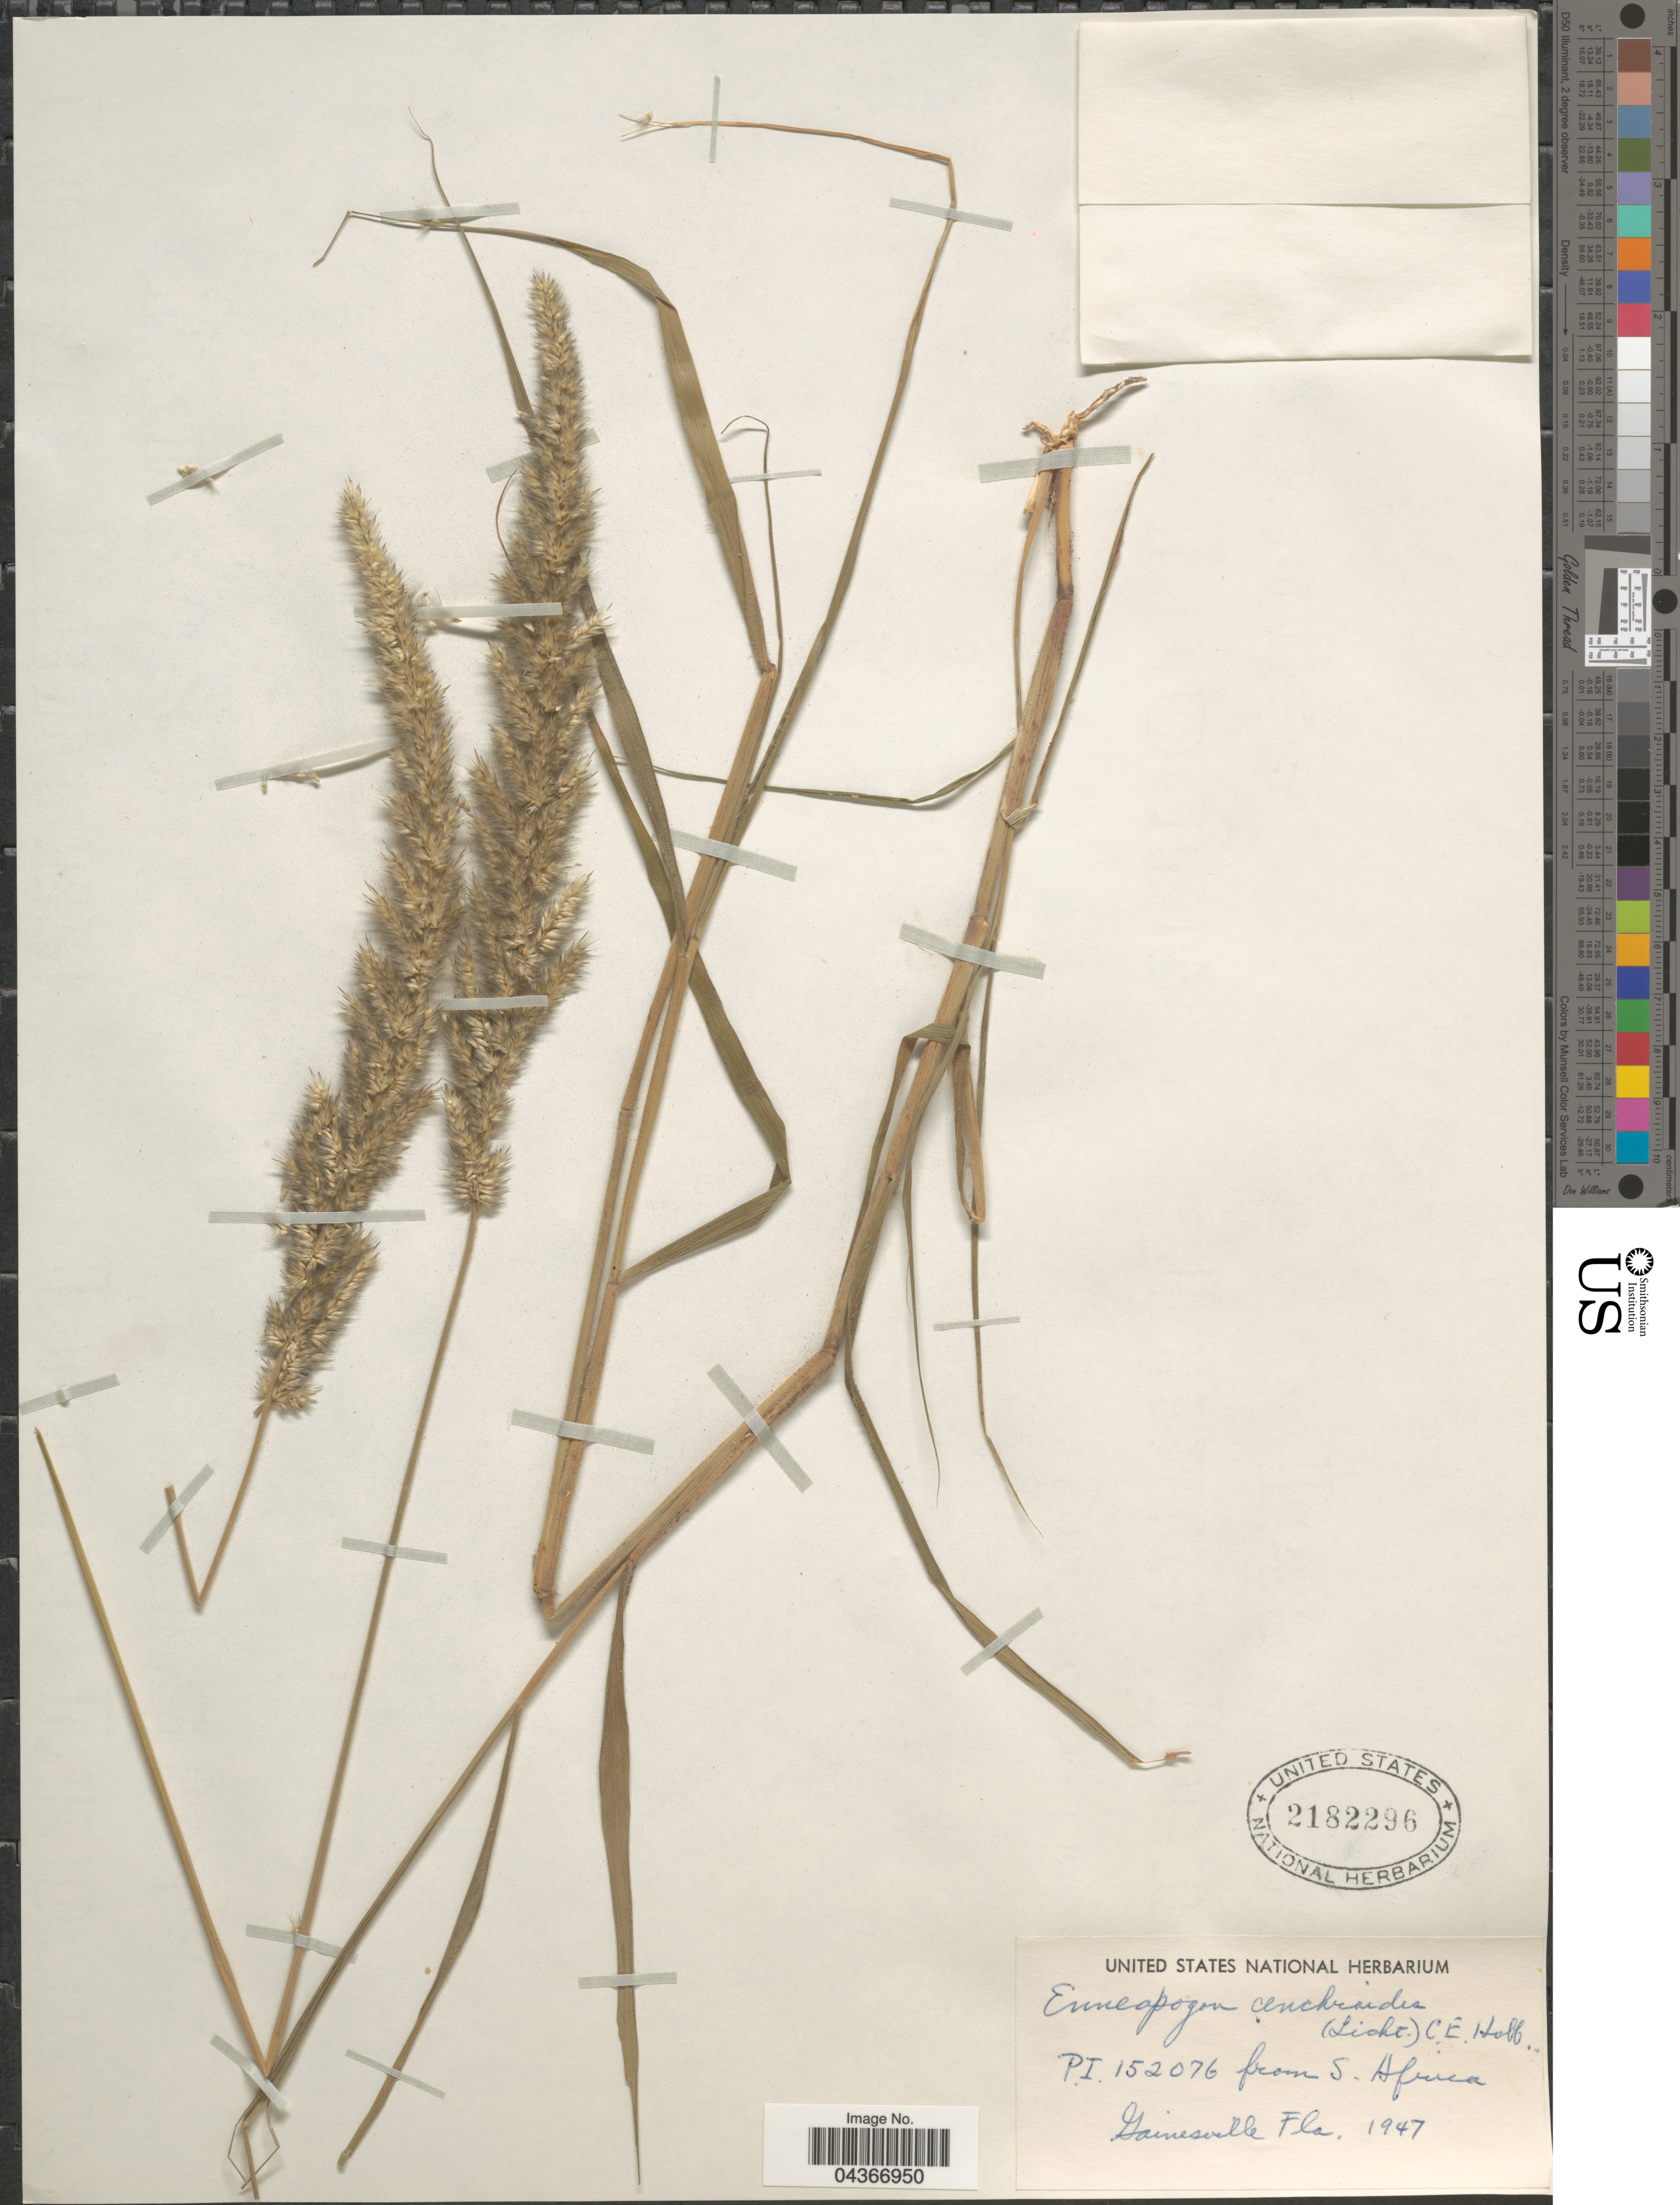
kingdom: Plantae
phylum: Tracheophyta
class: Liliopsida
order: Poales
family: Poaceae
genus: Enneapogon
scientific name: Enneapogon cenchroides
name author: (Licht. ex Roem. & Schult.) C.E. Hubb.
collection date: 1947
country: United States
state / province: Florida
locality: Gainesville.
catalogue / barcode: US 2182296